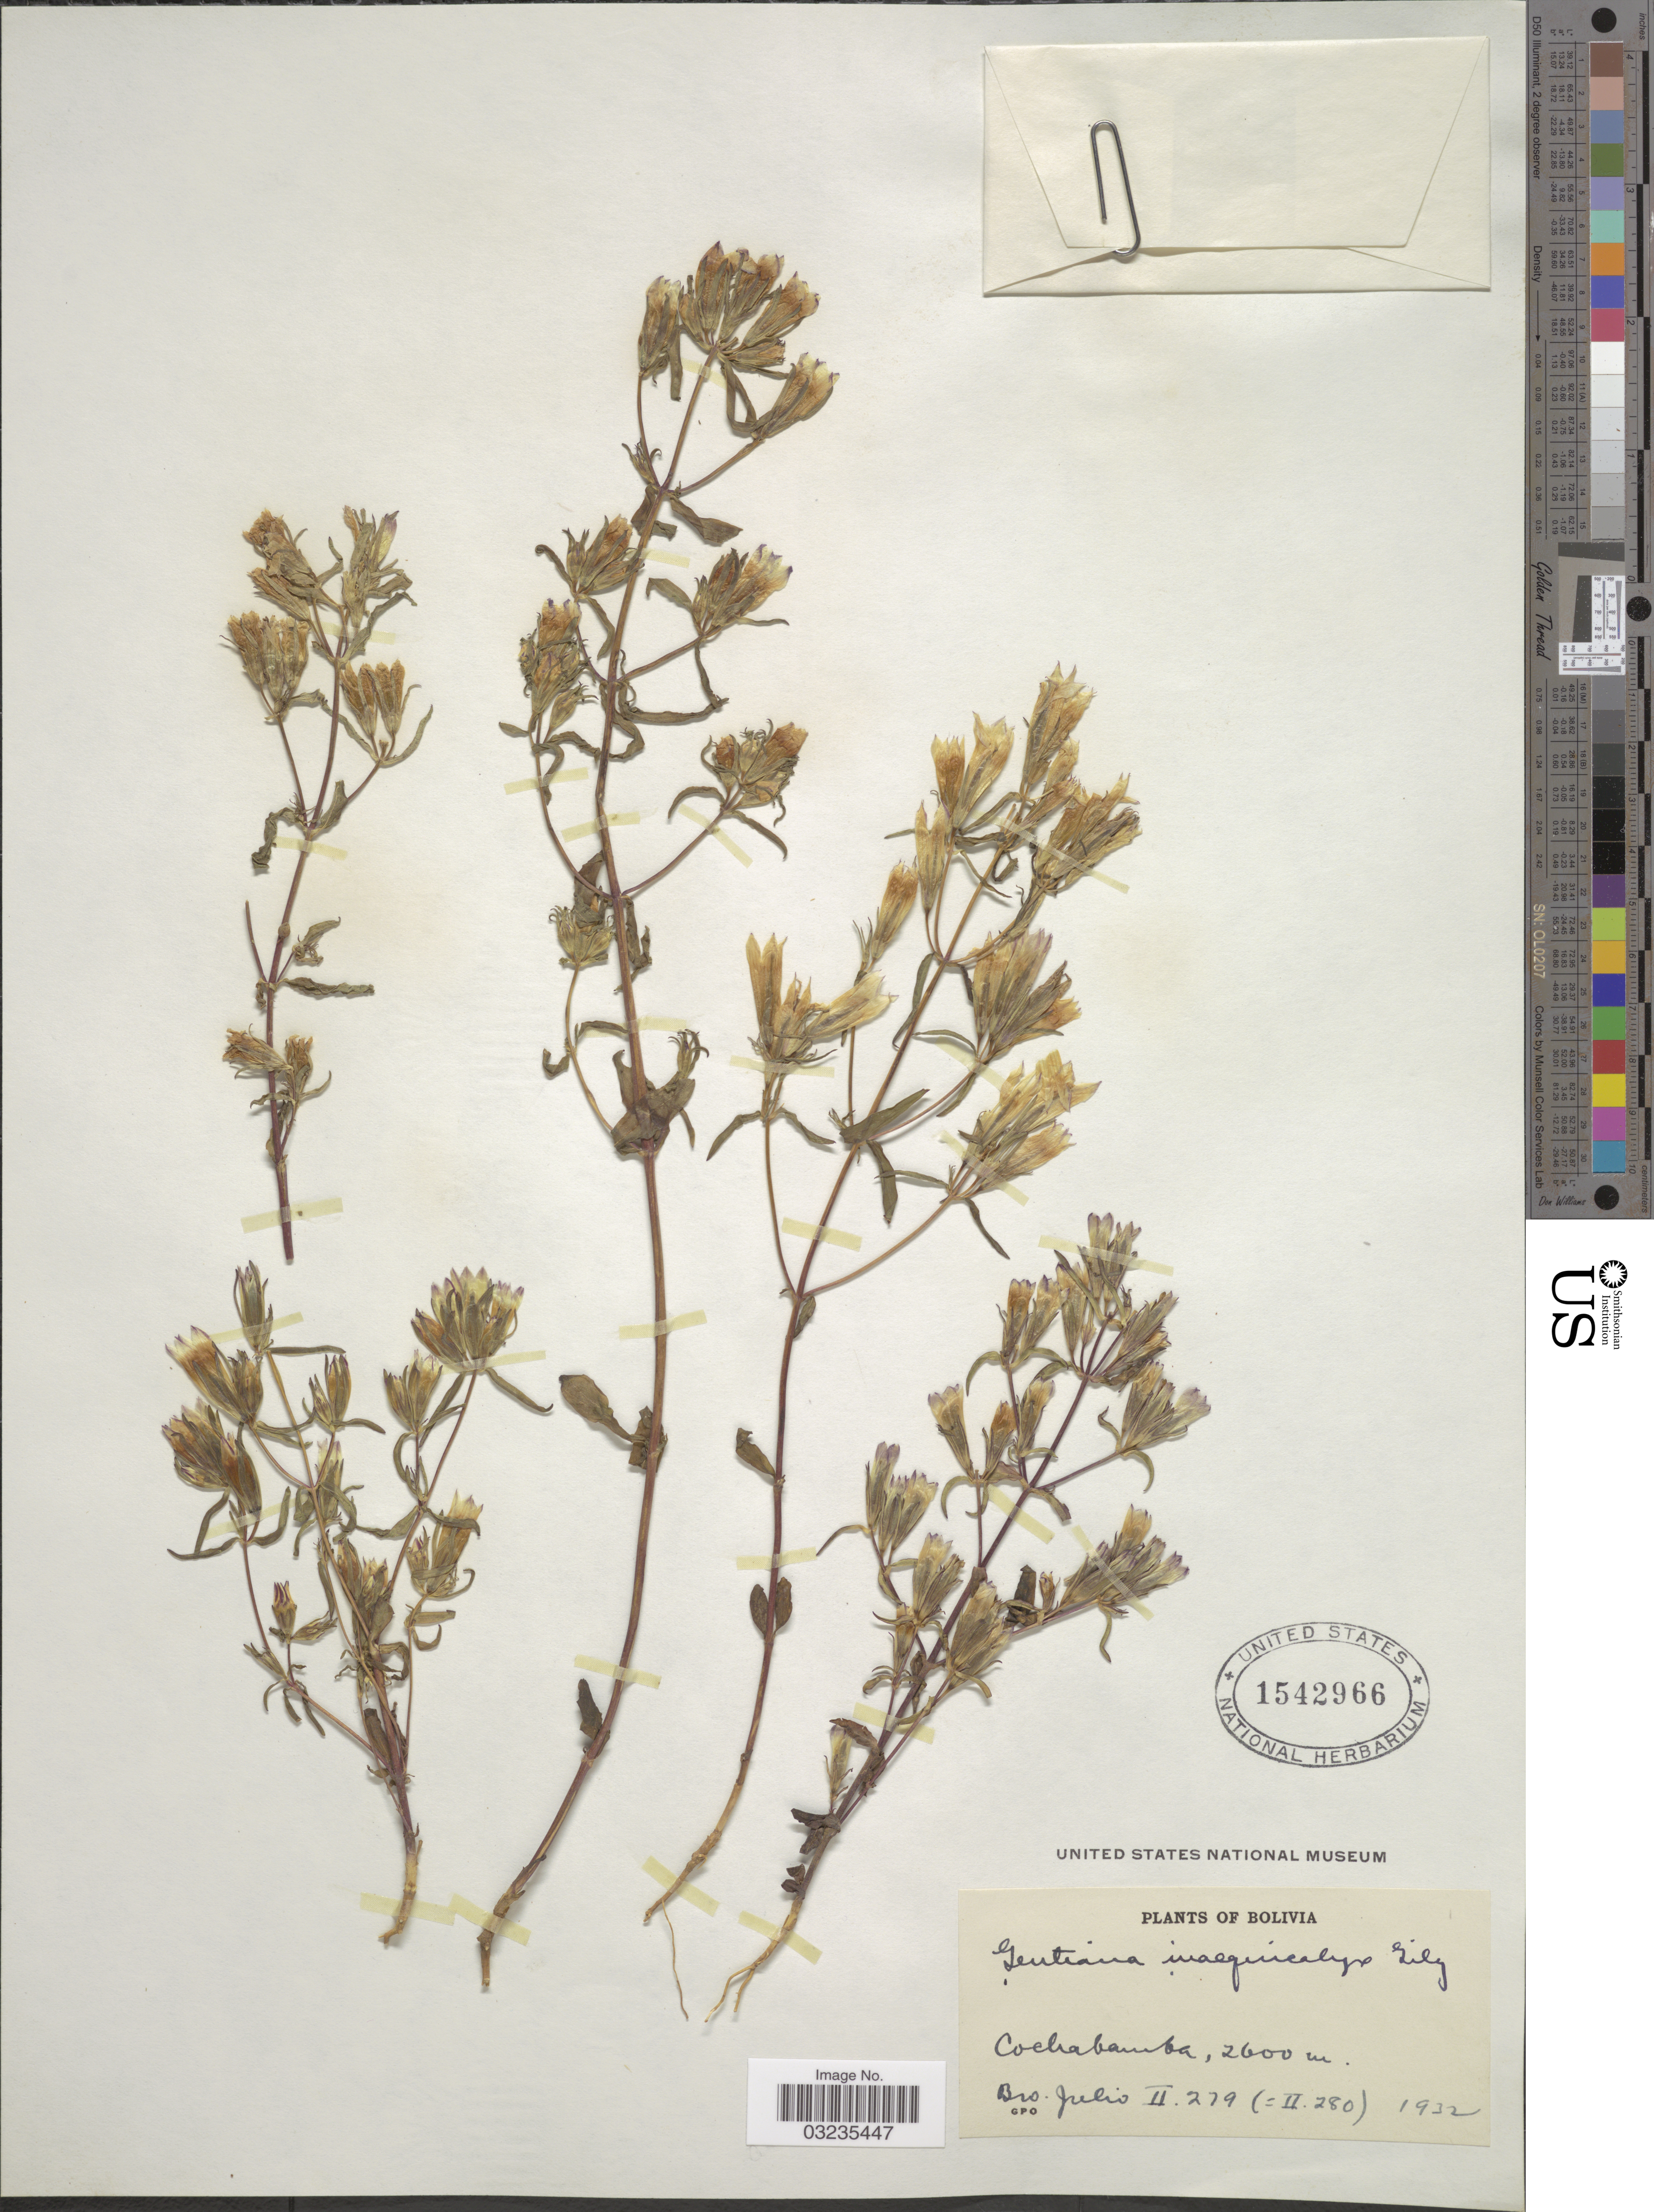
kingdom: Plantae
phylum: Tracheophyta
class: Magnoliopsida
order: Gentianales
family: Gentianaceae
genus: Gentiana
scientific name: Gentiana inaequicalyx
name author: Gilg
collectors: Bro. Julio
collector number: II279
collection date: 1932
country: Bolivia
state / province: Cochabamba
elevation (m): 2600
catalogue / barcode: US 1542966